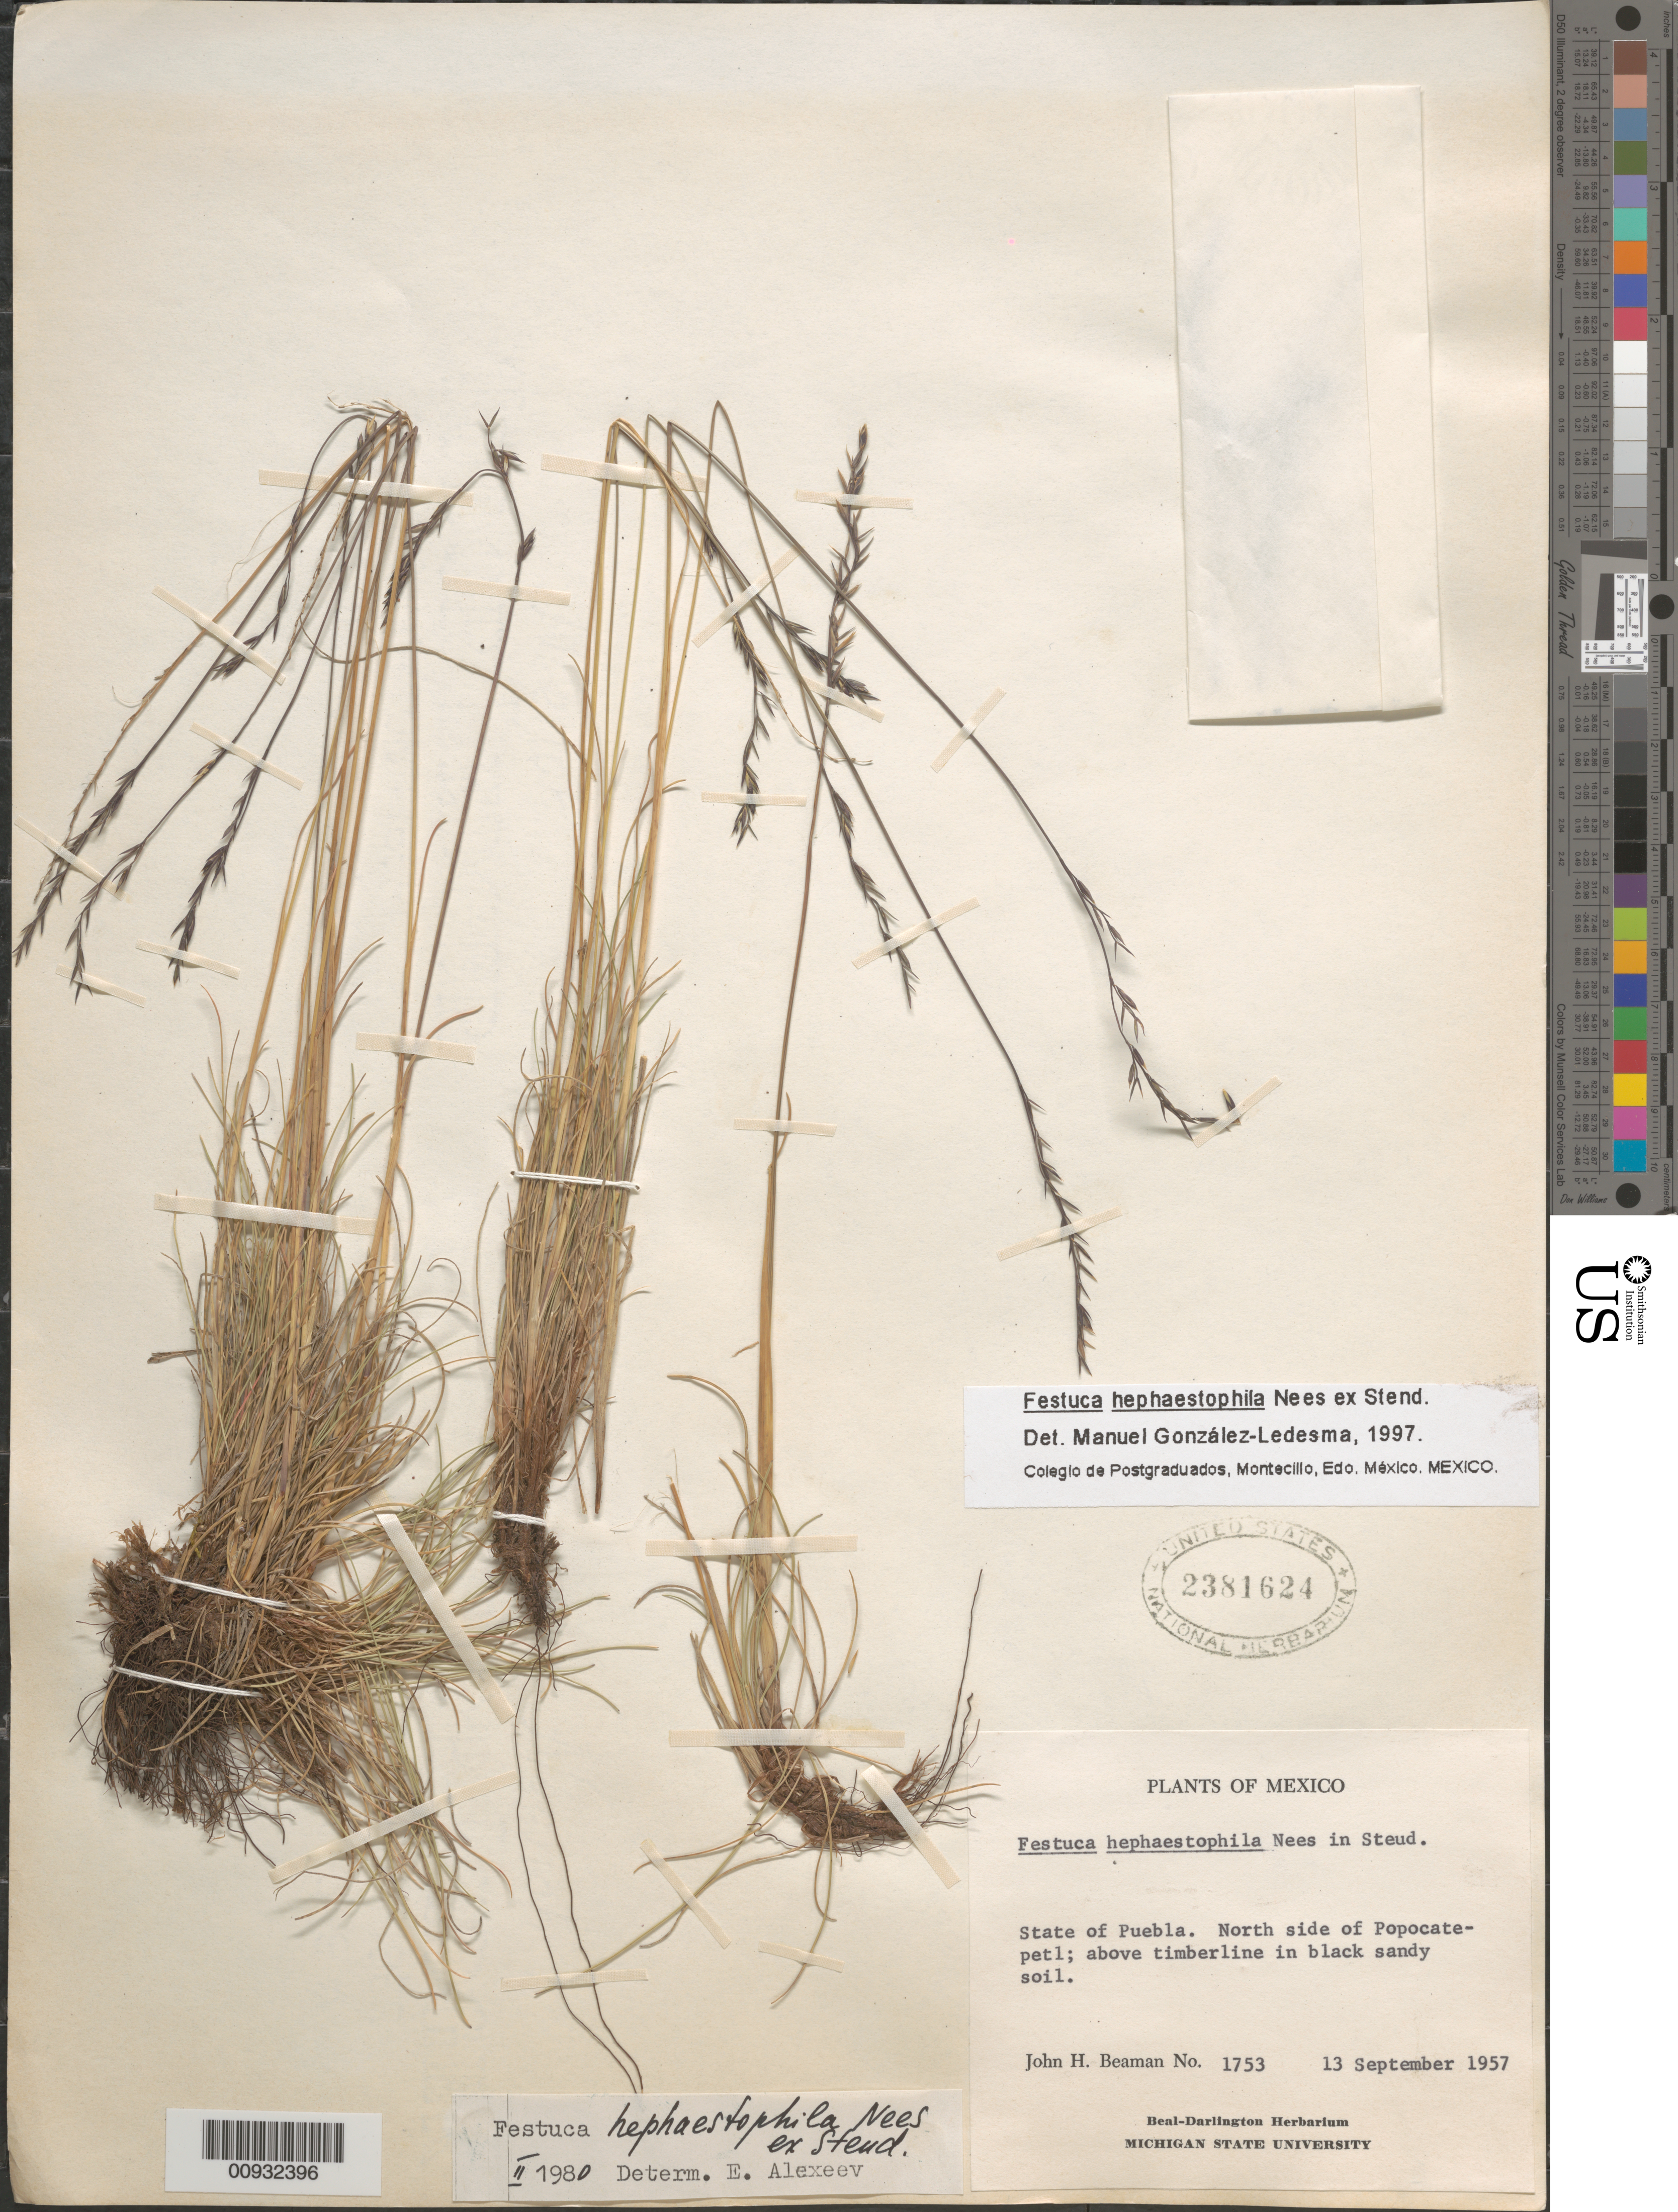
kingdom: Plantae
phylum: Tracheophyta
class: Liliopsida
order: Poales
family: Poaceae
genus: Festuca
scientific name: Festuca hephaestophila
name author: Nees ex Steud.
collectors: J. H. Beaman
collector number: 1753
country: Mexico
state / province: Puebla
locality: N side of Popocatepetl.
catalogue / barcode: US 2381624